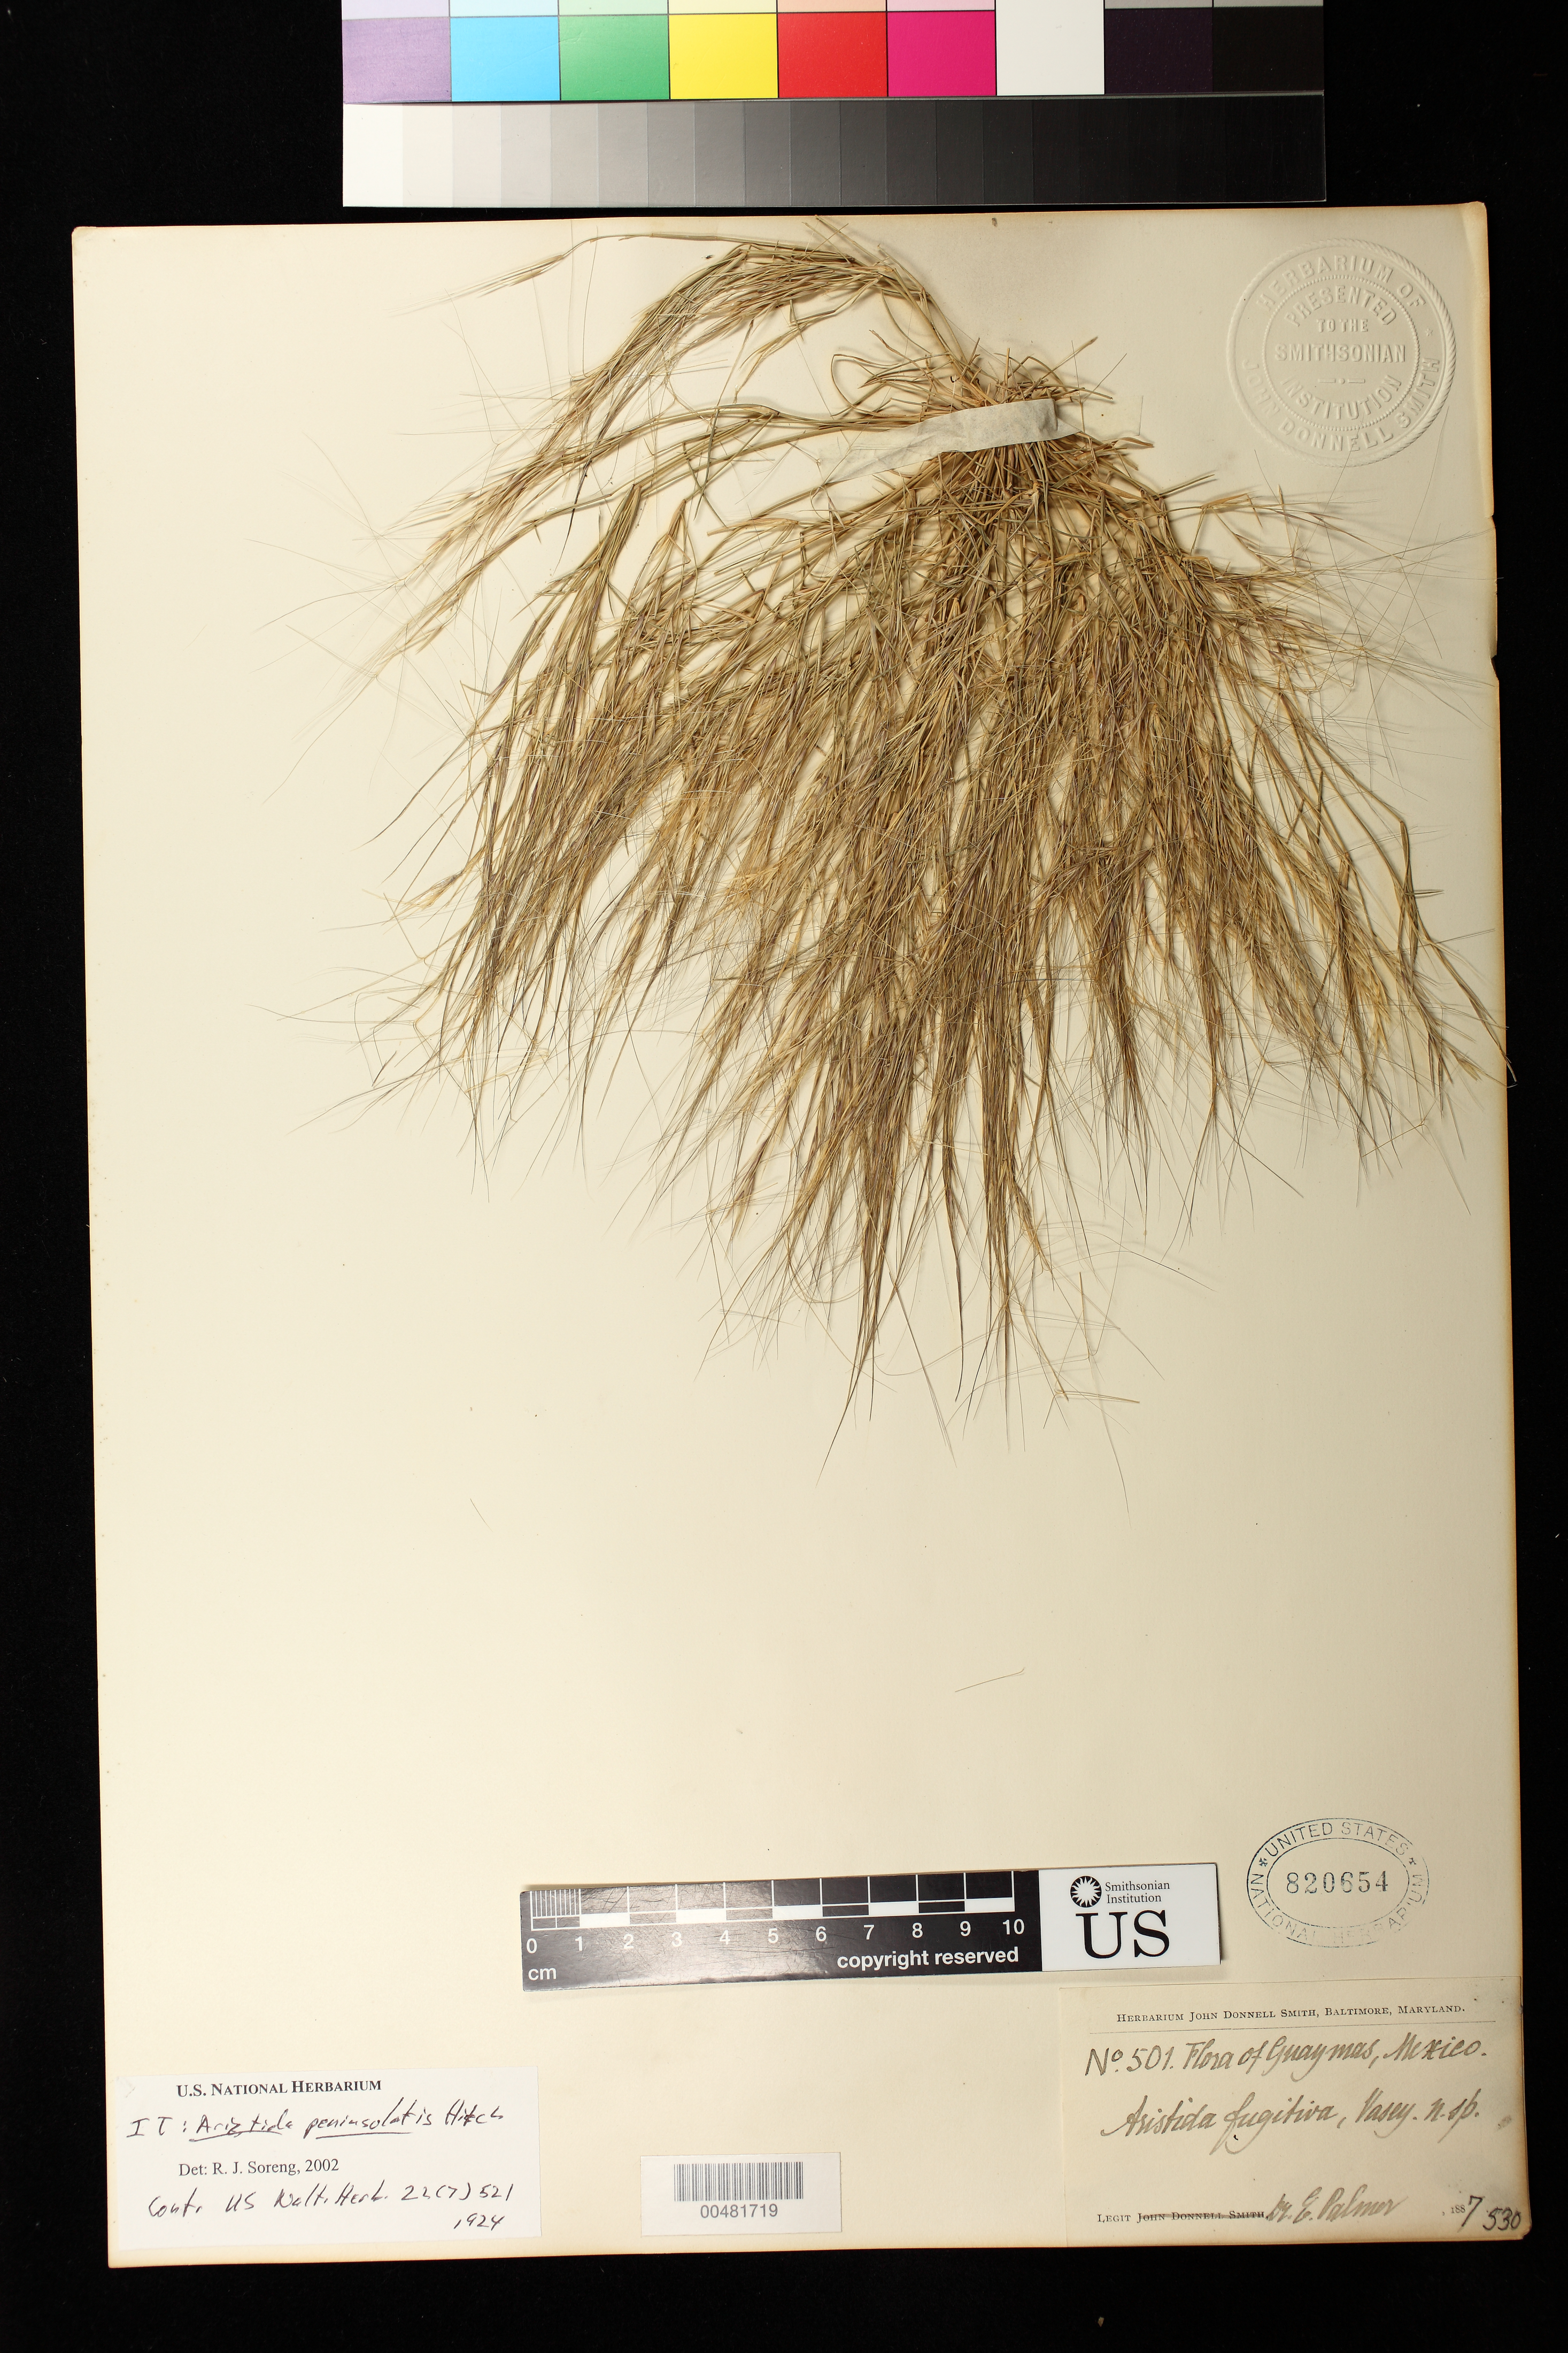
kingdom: Plantae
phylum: Tracheophyta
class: Liliopsida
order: Poales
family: Poaceae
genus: Aristida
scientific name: Aristida peninsularis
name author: Hitchc.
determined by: Soreng, Robert J., Research Associate (BOT), Smithsonian Institution - National Museum of Natural History (UNITED STATES)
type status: Possible Type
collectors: E. Palmer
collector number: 501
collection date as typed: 1887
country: Mexico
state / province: Sonora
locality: Guaymas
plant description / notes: Specimen ex John Donnell Smith herbarium.; Annotated as "IT" [isotype] by R. Soreng (2002); same collection number as type but specimen labeled "Flora of Guaymas".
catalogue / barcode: US 820654